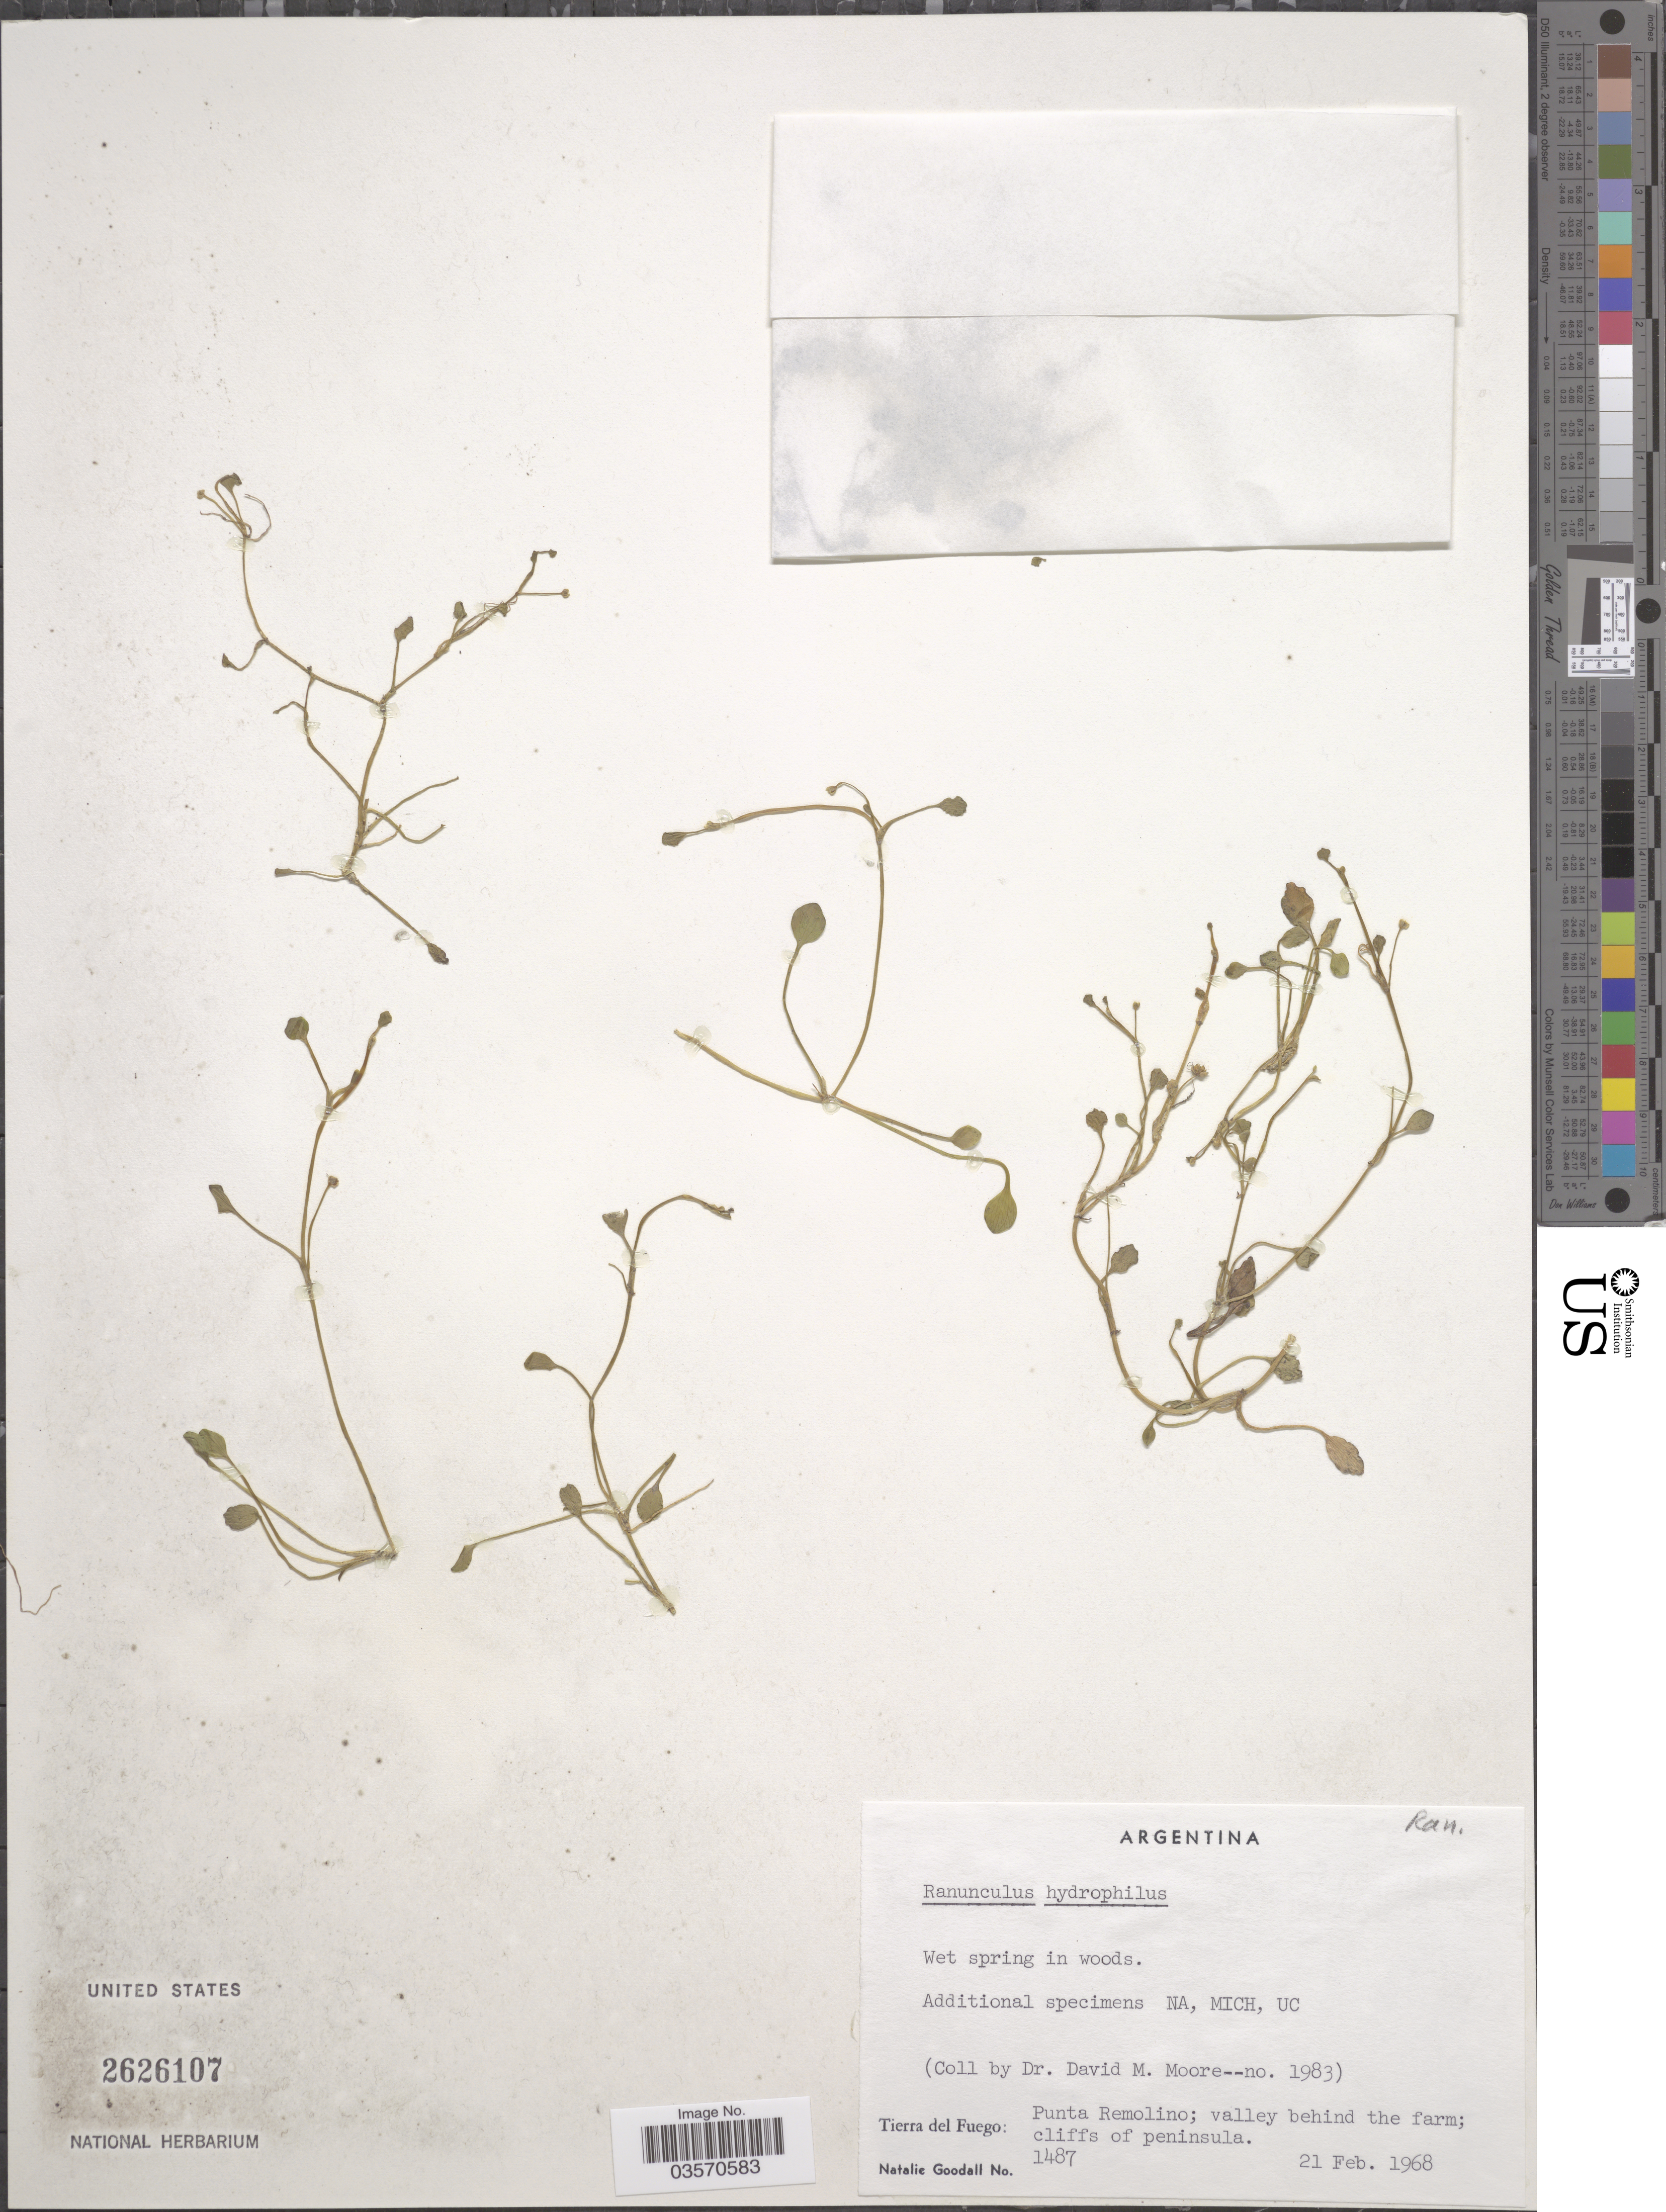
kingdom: Plantae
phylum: Tracheophyta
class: Magnoliopsida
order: Ranunculales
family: Ranunculaceae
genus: Ranunculus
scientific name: Ranunculus hydrophilus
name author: Bunge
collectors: D. Moore & N. Goodall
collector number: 1983/1487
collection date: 1968-02-21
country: Argentina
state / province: Tierra del Fuego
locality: Punta Remolino; valley behind the farm; cliffs of peninsula.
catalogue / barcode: US 2626107